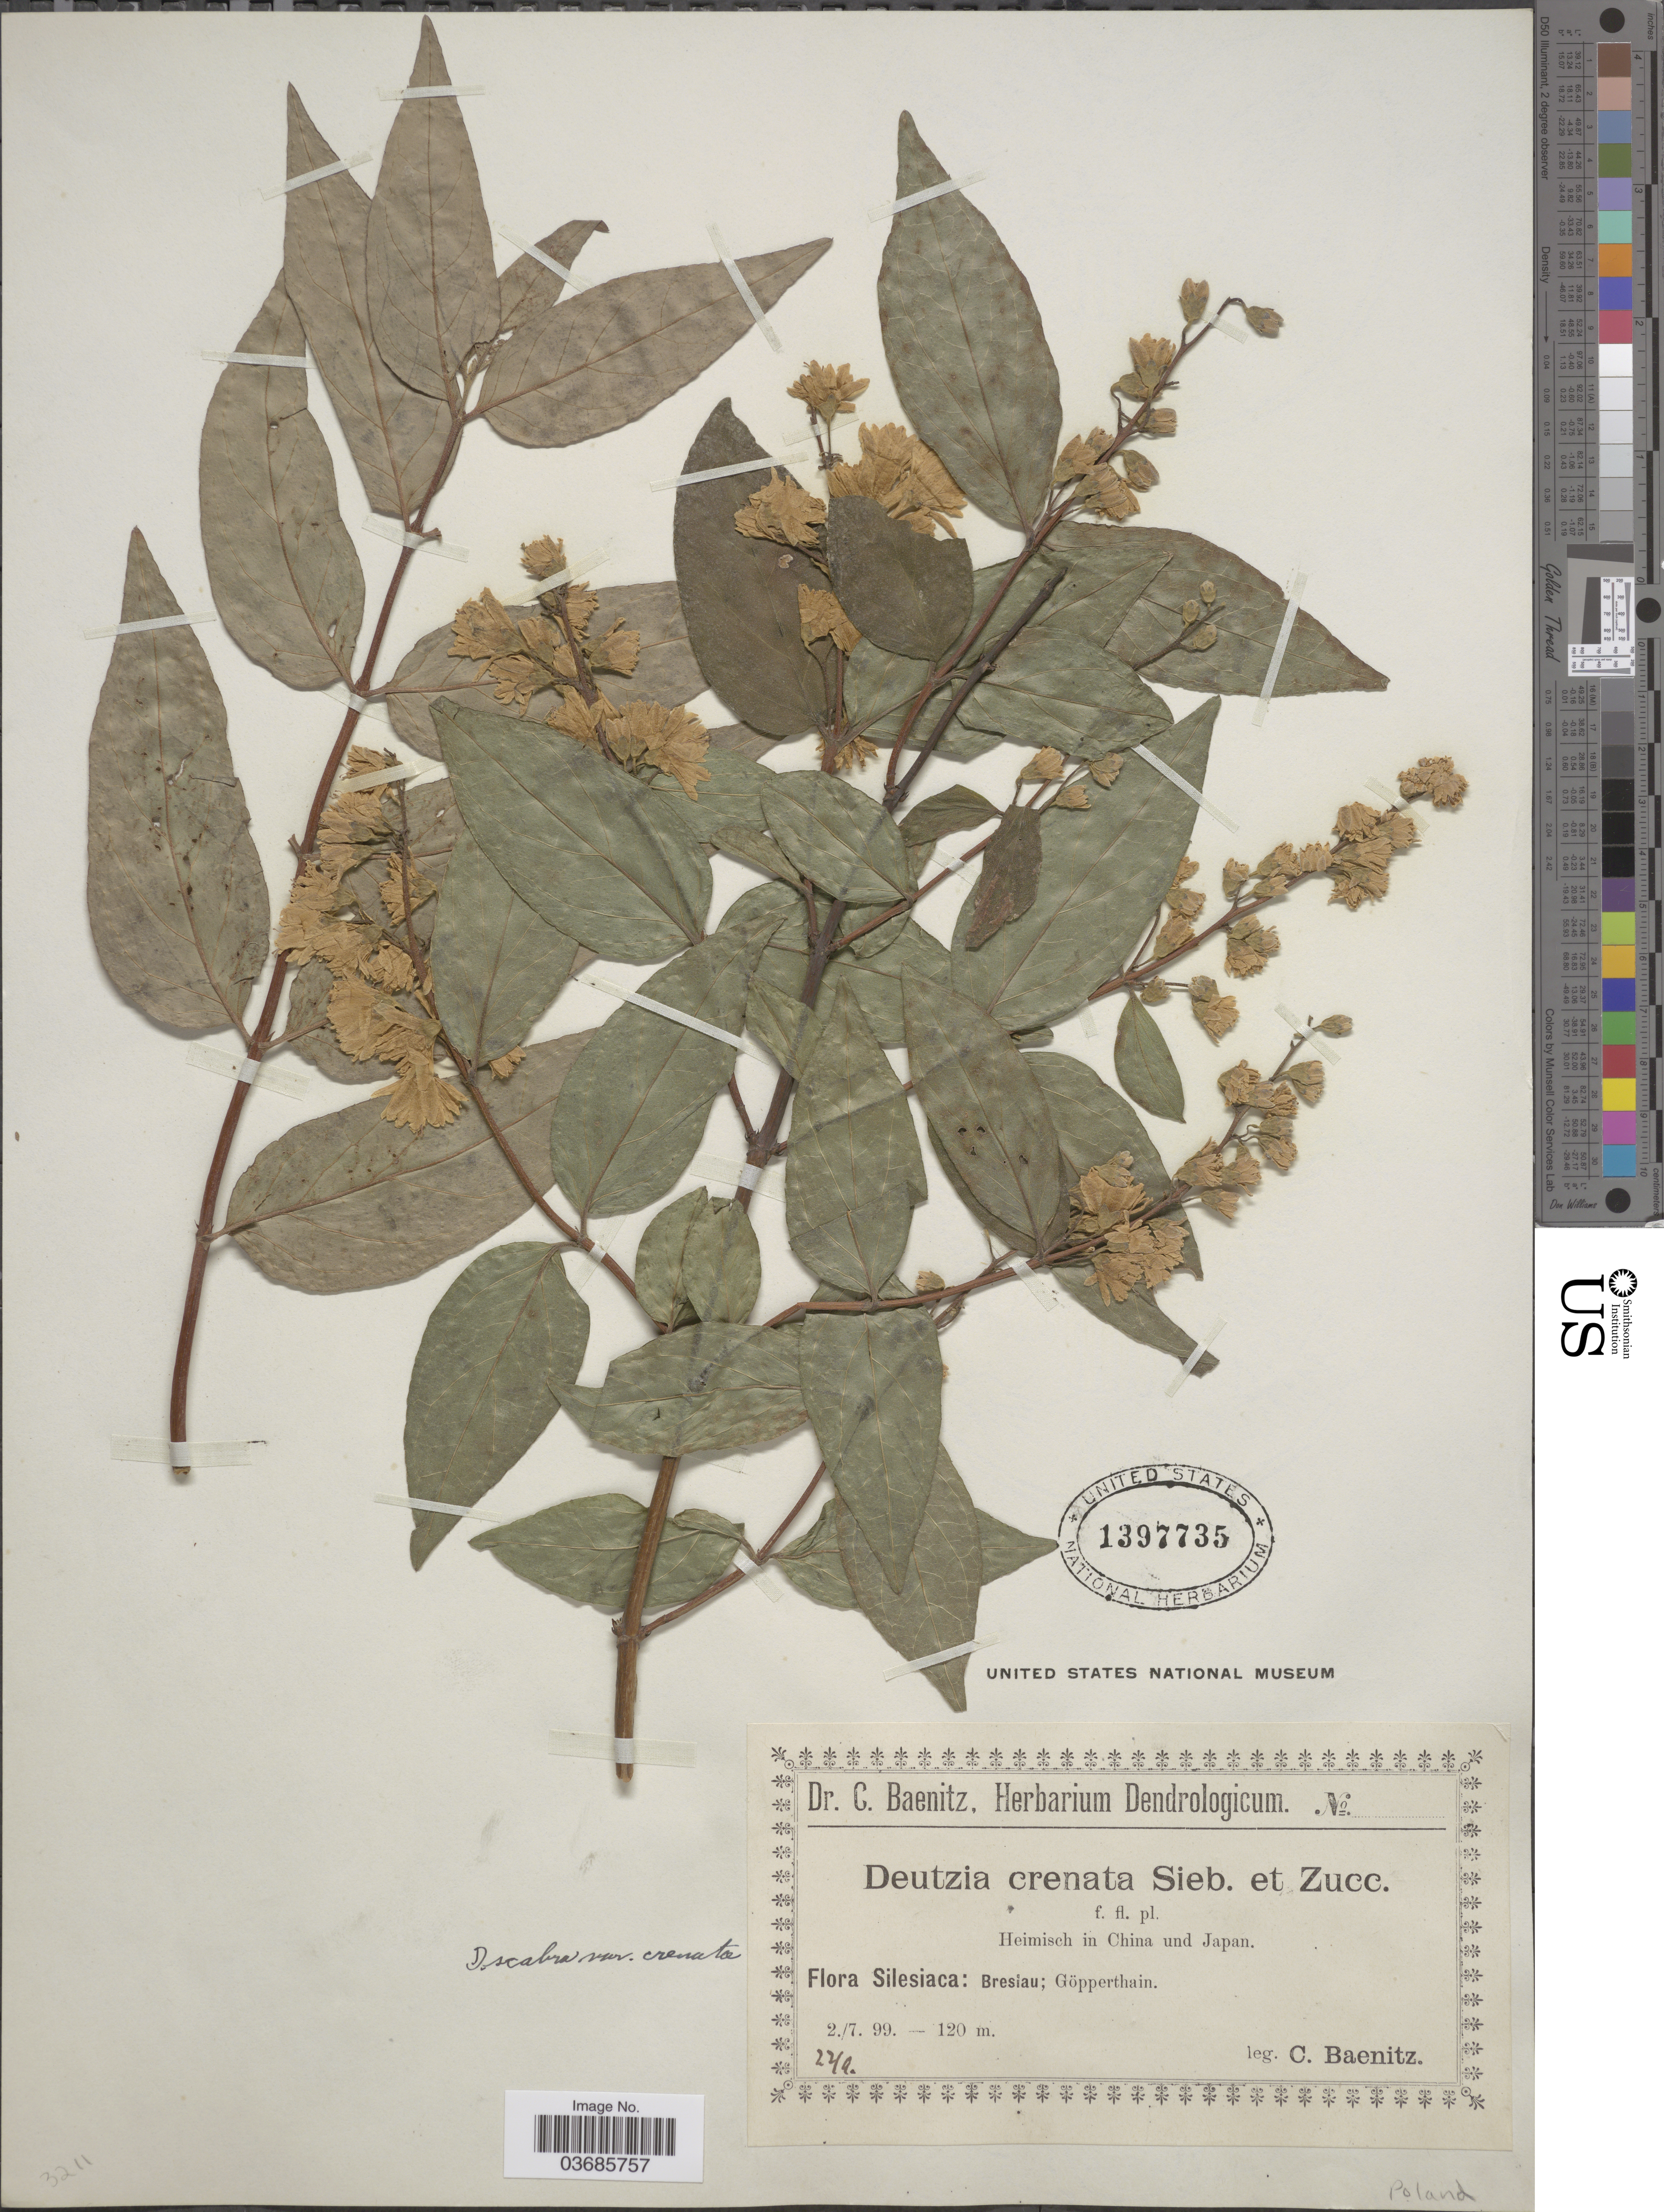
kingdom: Plantae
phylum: Tracheophyta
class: Magnoliopsida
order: Cornales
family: Hydrangeaceae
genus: Deutzia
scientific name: Deutzia scabra var. crenata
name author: Maxim.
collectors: C. G. Baenitz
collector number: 24a*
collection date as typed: Transcribed d/m/y: 2/7/99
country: Poland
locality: Silesiaca: Breslau; Göpperthain.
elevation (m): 120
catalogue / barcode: US 1397735